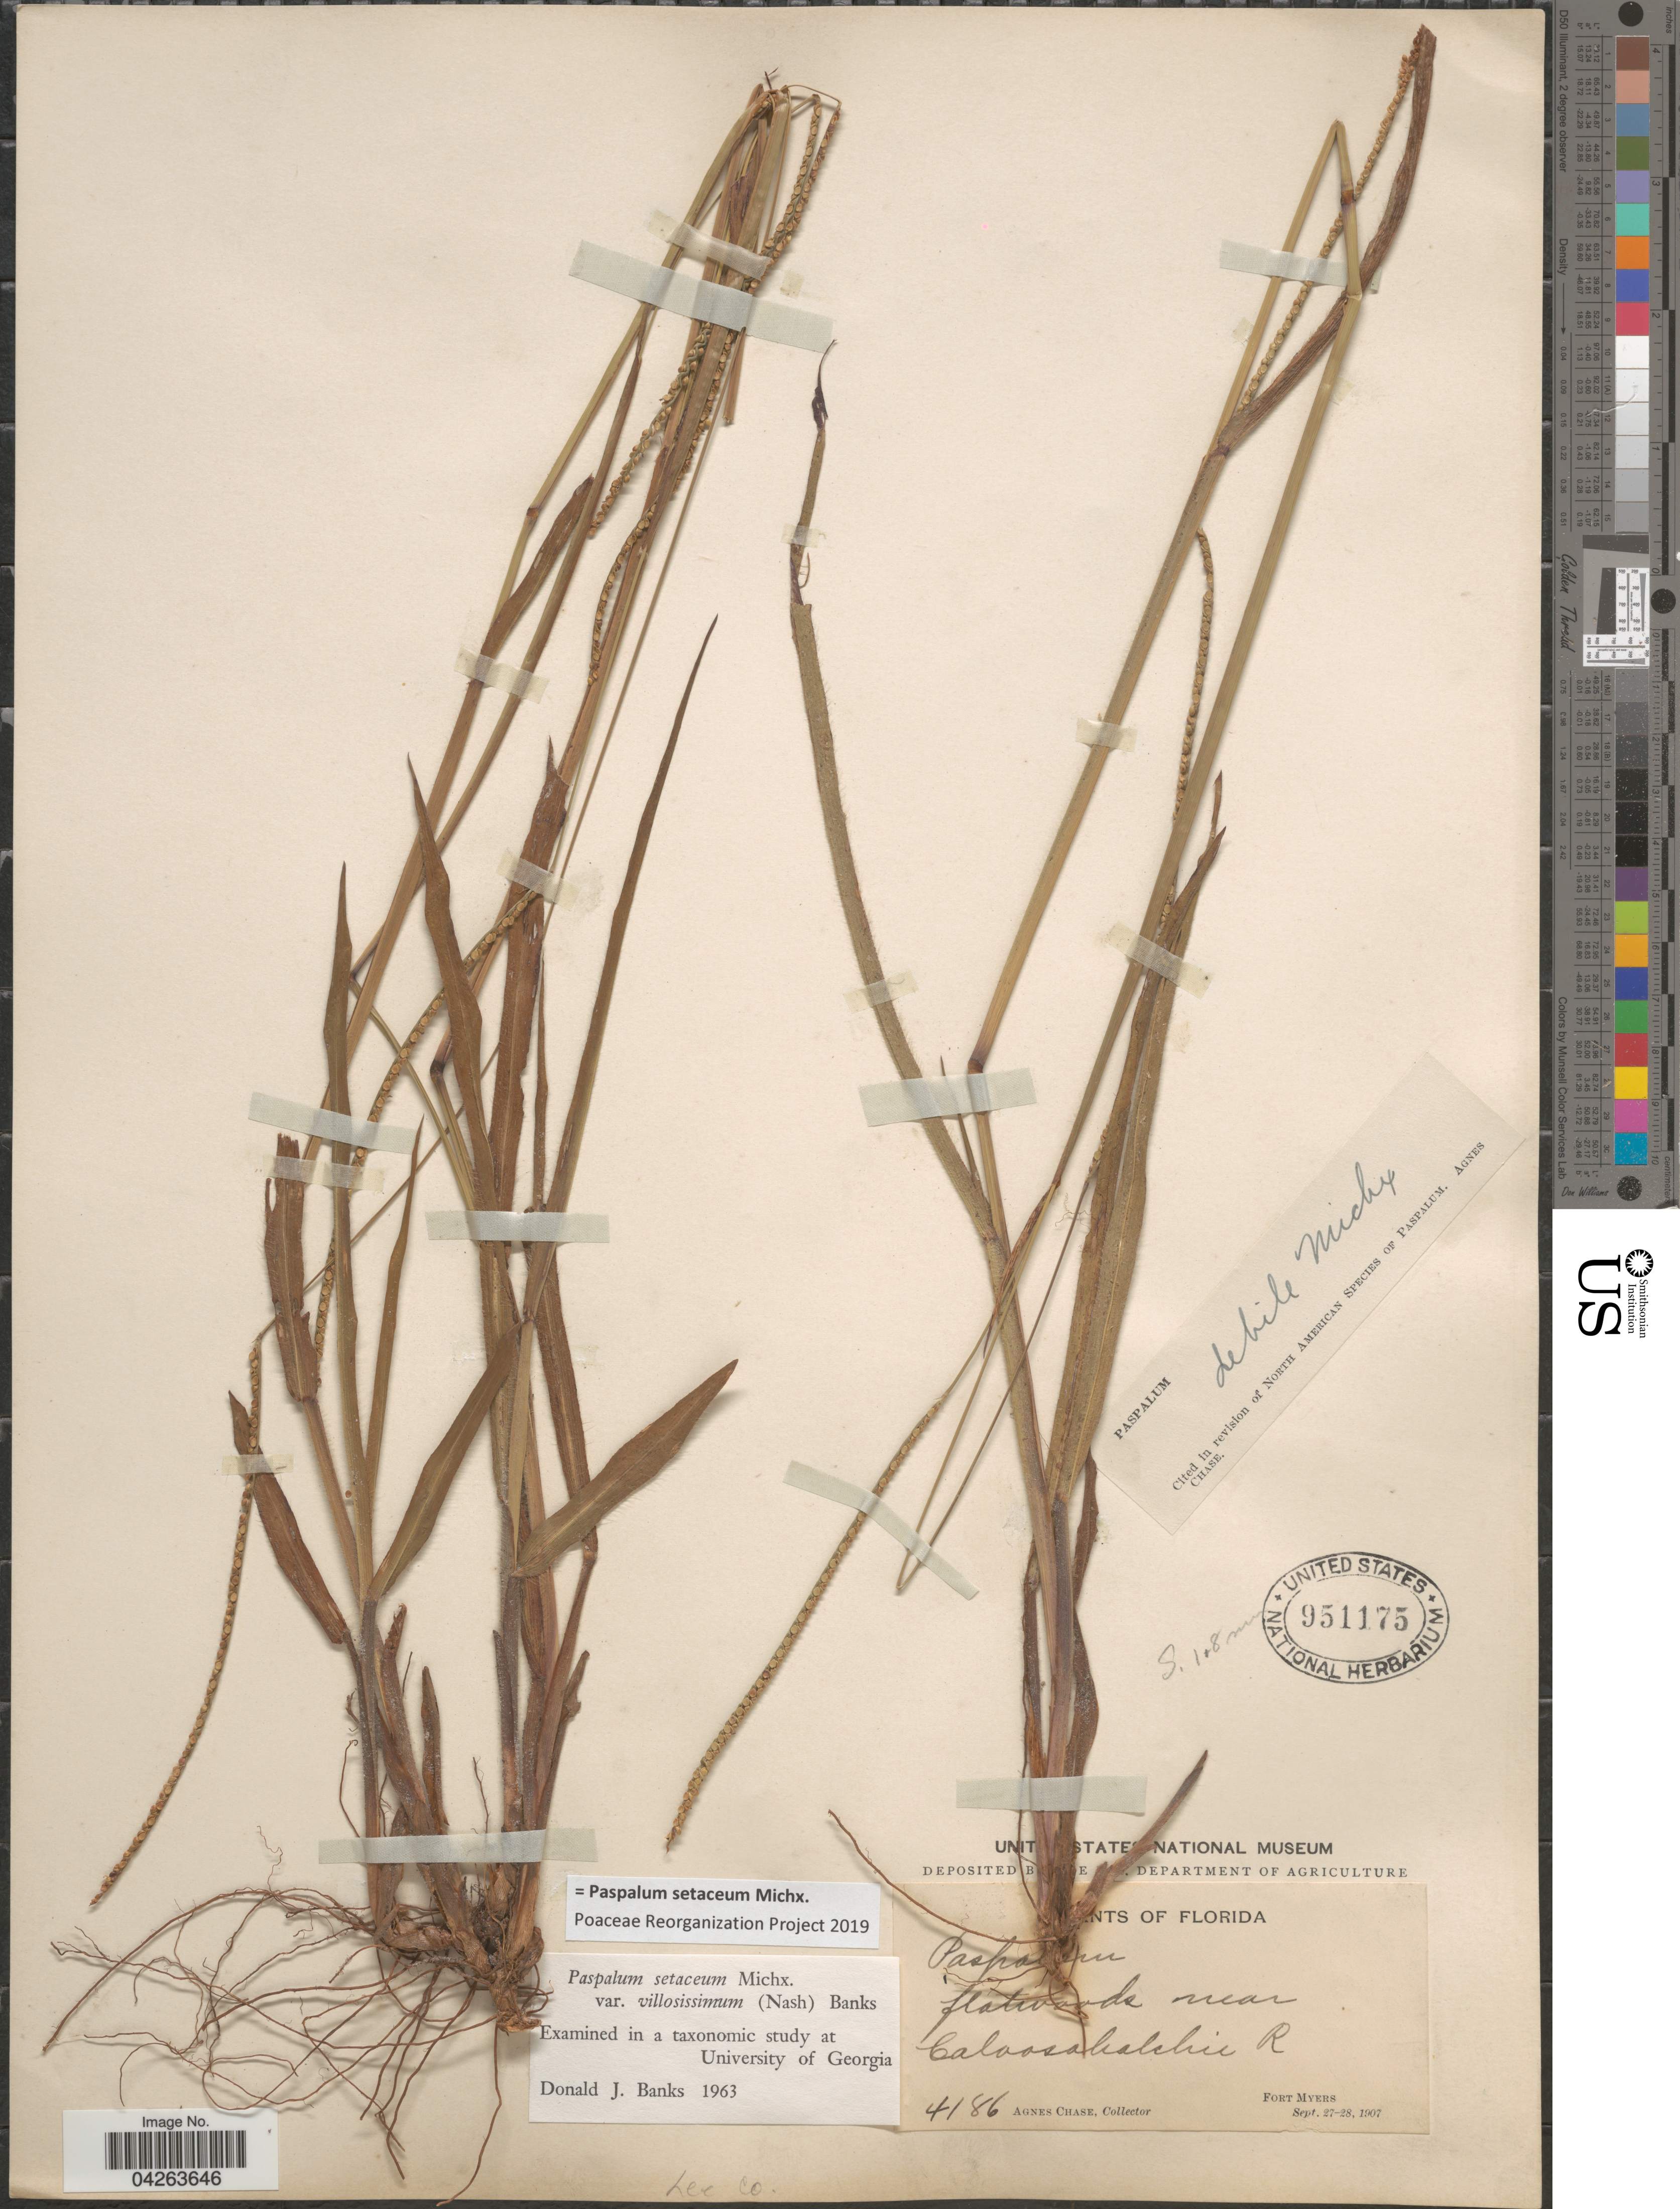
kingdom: Plantae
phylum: Tracheophyta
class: Liliopsida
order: Poales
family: Poaceae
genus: Paspalum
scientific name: Paspalum setaceum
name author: Michx.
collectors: A. Chase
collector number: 4186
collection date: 1907-09-27/1907-09-28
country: United States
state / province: Florida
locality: Flatswoods near Caloosahatchie R. Fort Myers. Lee Co.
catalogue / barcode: US 951175